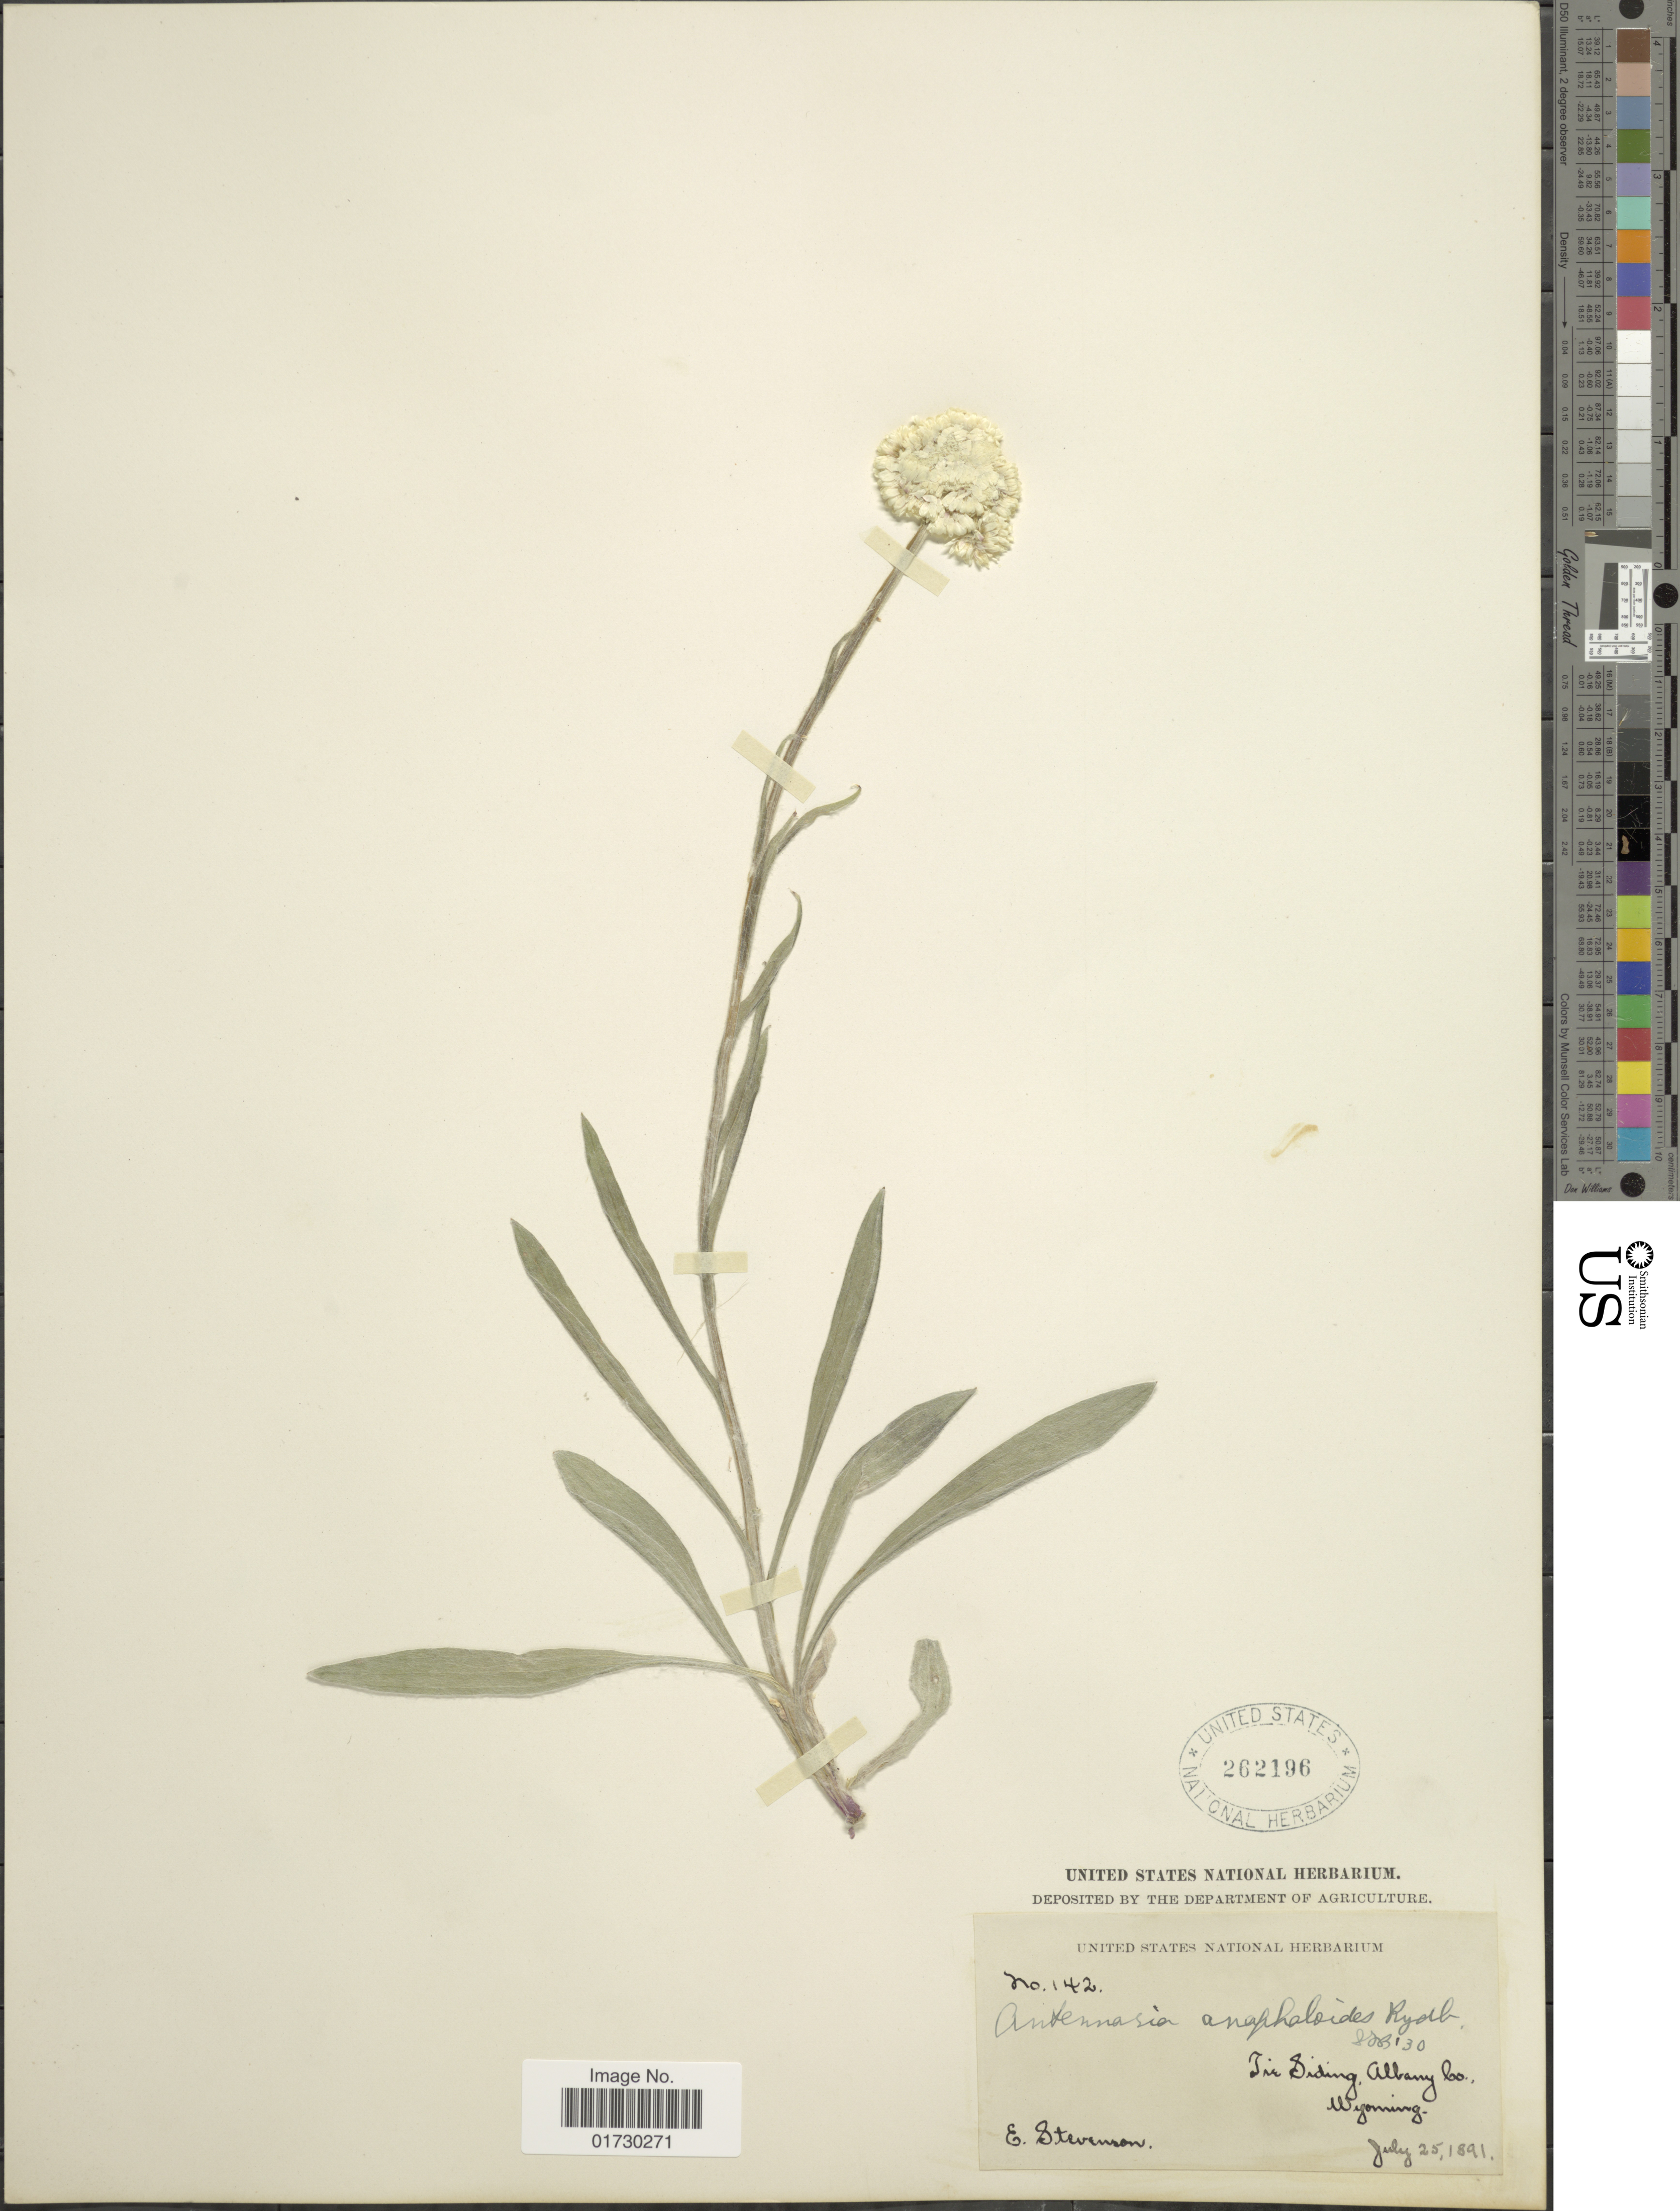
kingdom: Plantae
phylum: Tracheophyta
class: Magnoliopsida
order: Asterales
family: Asteraceae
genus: Antennaria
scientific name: Antennaria anaphaloides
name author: Rydb.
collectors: E. Stevenson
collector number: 142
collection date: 1891-07-25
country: United States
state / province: Wyoming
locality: Tir Siding, Albany Co., Wyoming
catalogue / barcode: US 262196